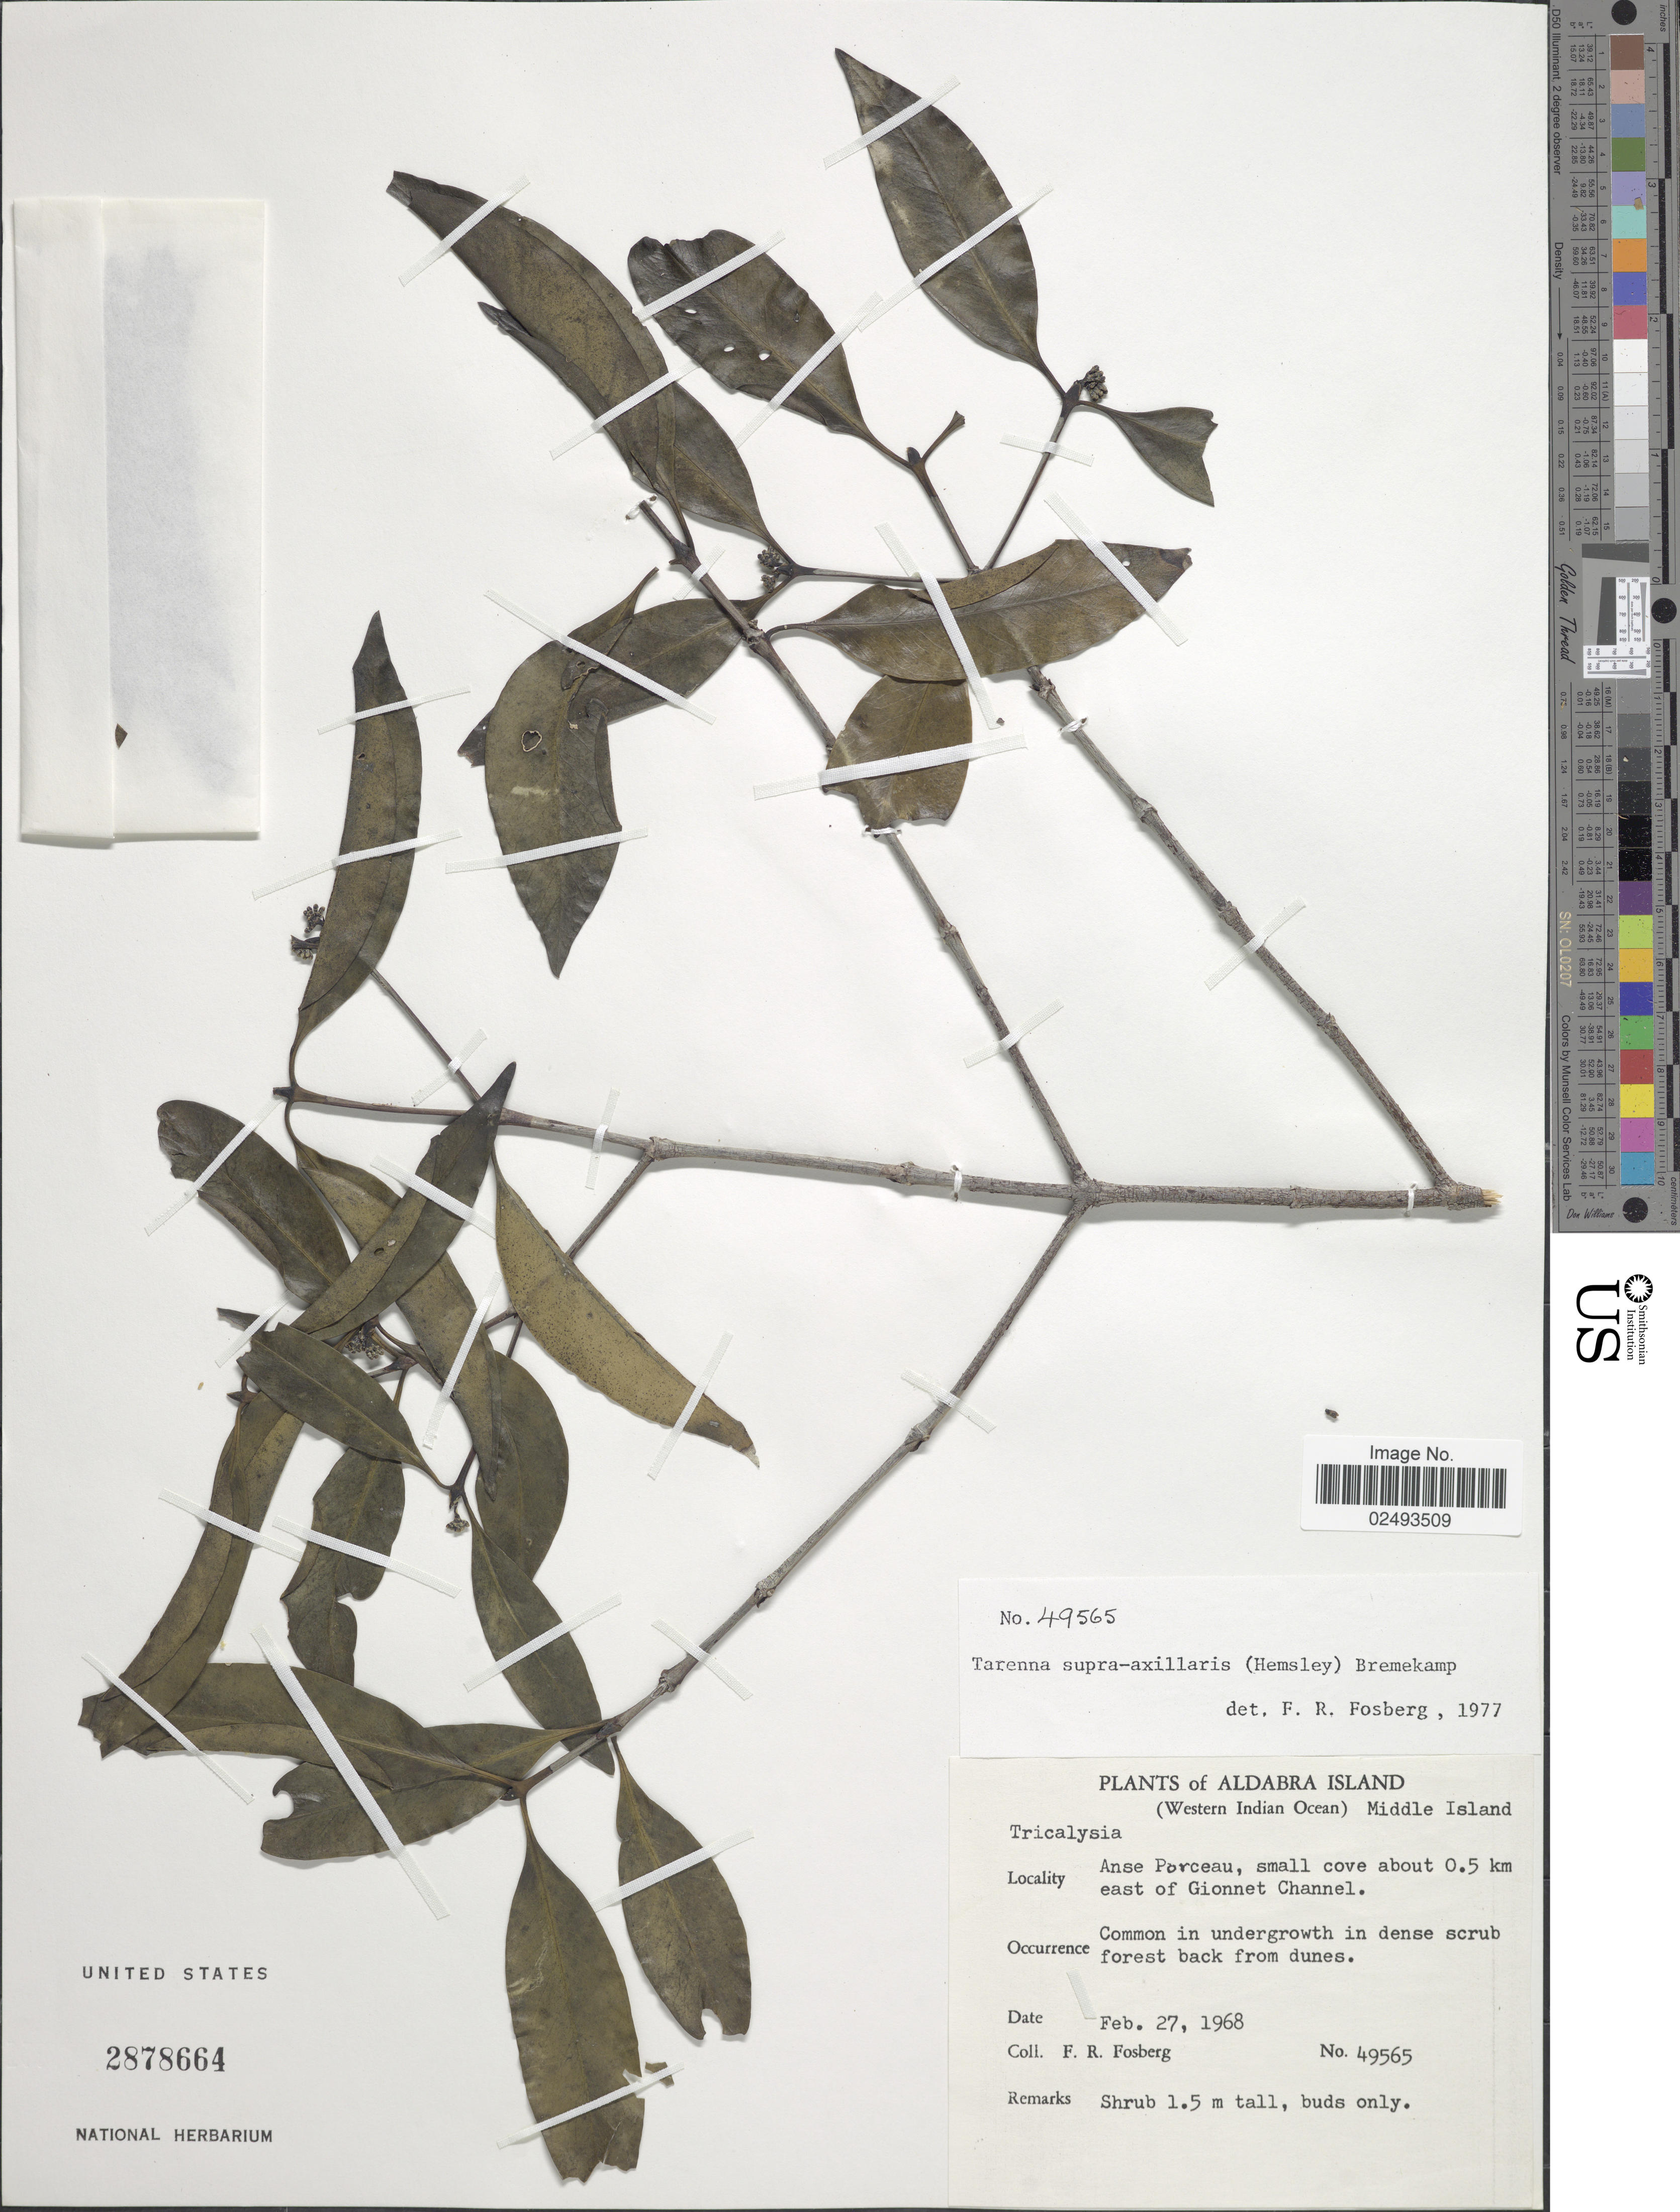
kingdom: Plantae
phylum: Tracheophyta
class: Magnoliopsida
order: Gentianales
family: Rubiaceae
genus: Tarenna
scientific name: Tarenna supra-axillaris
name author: (Hemsl.) Bremek.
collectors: F. R. Fosberg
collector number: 49565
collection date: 1968-02-27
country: Seychelles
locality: Aldabra Island (Western Indian Ocean), Middle Island, Anse Porceau, small cove about 0.5 km east of Gionnet Channel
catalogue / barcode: US 2878664